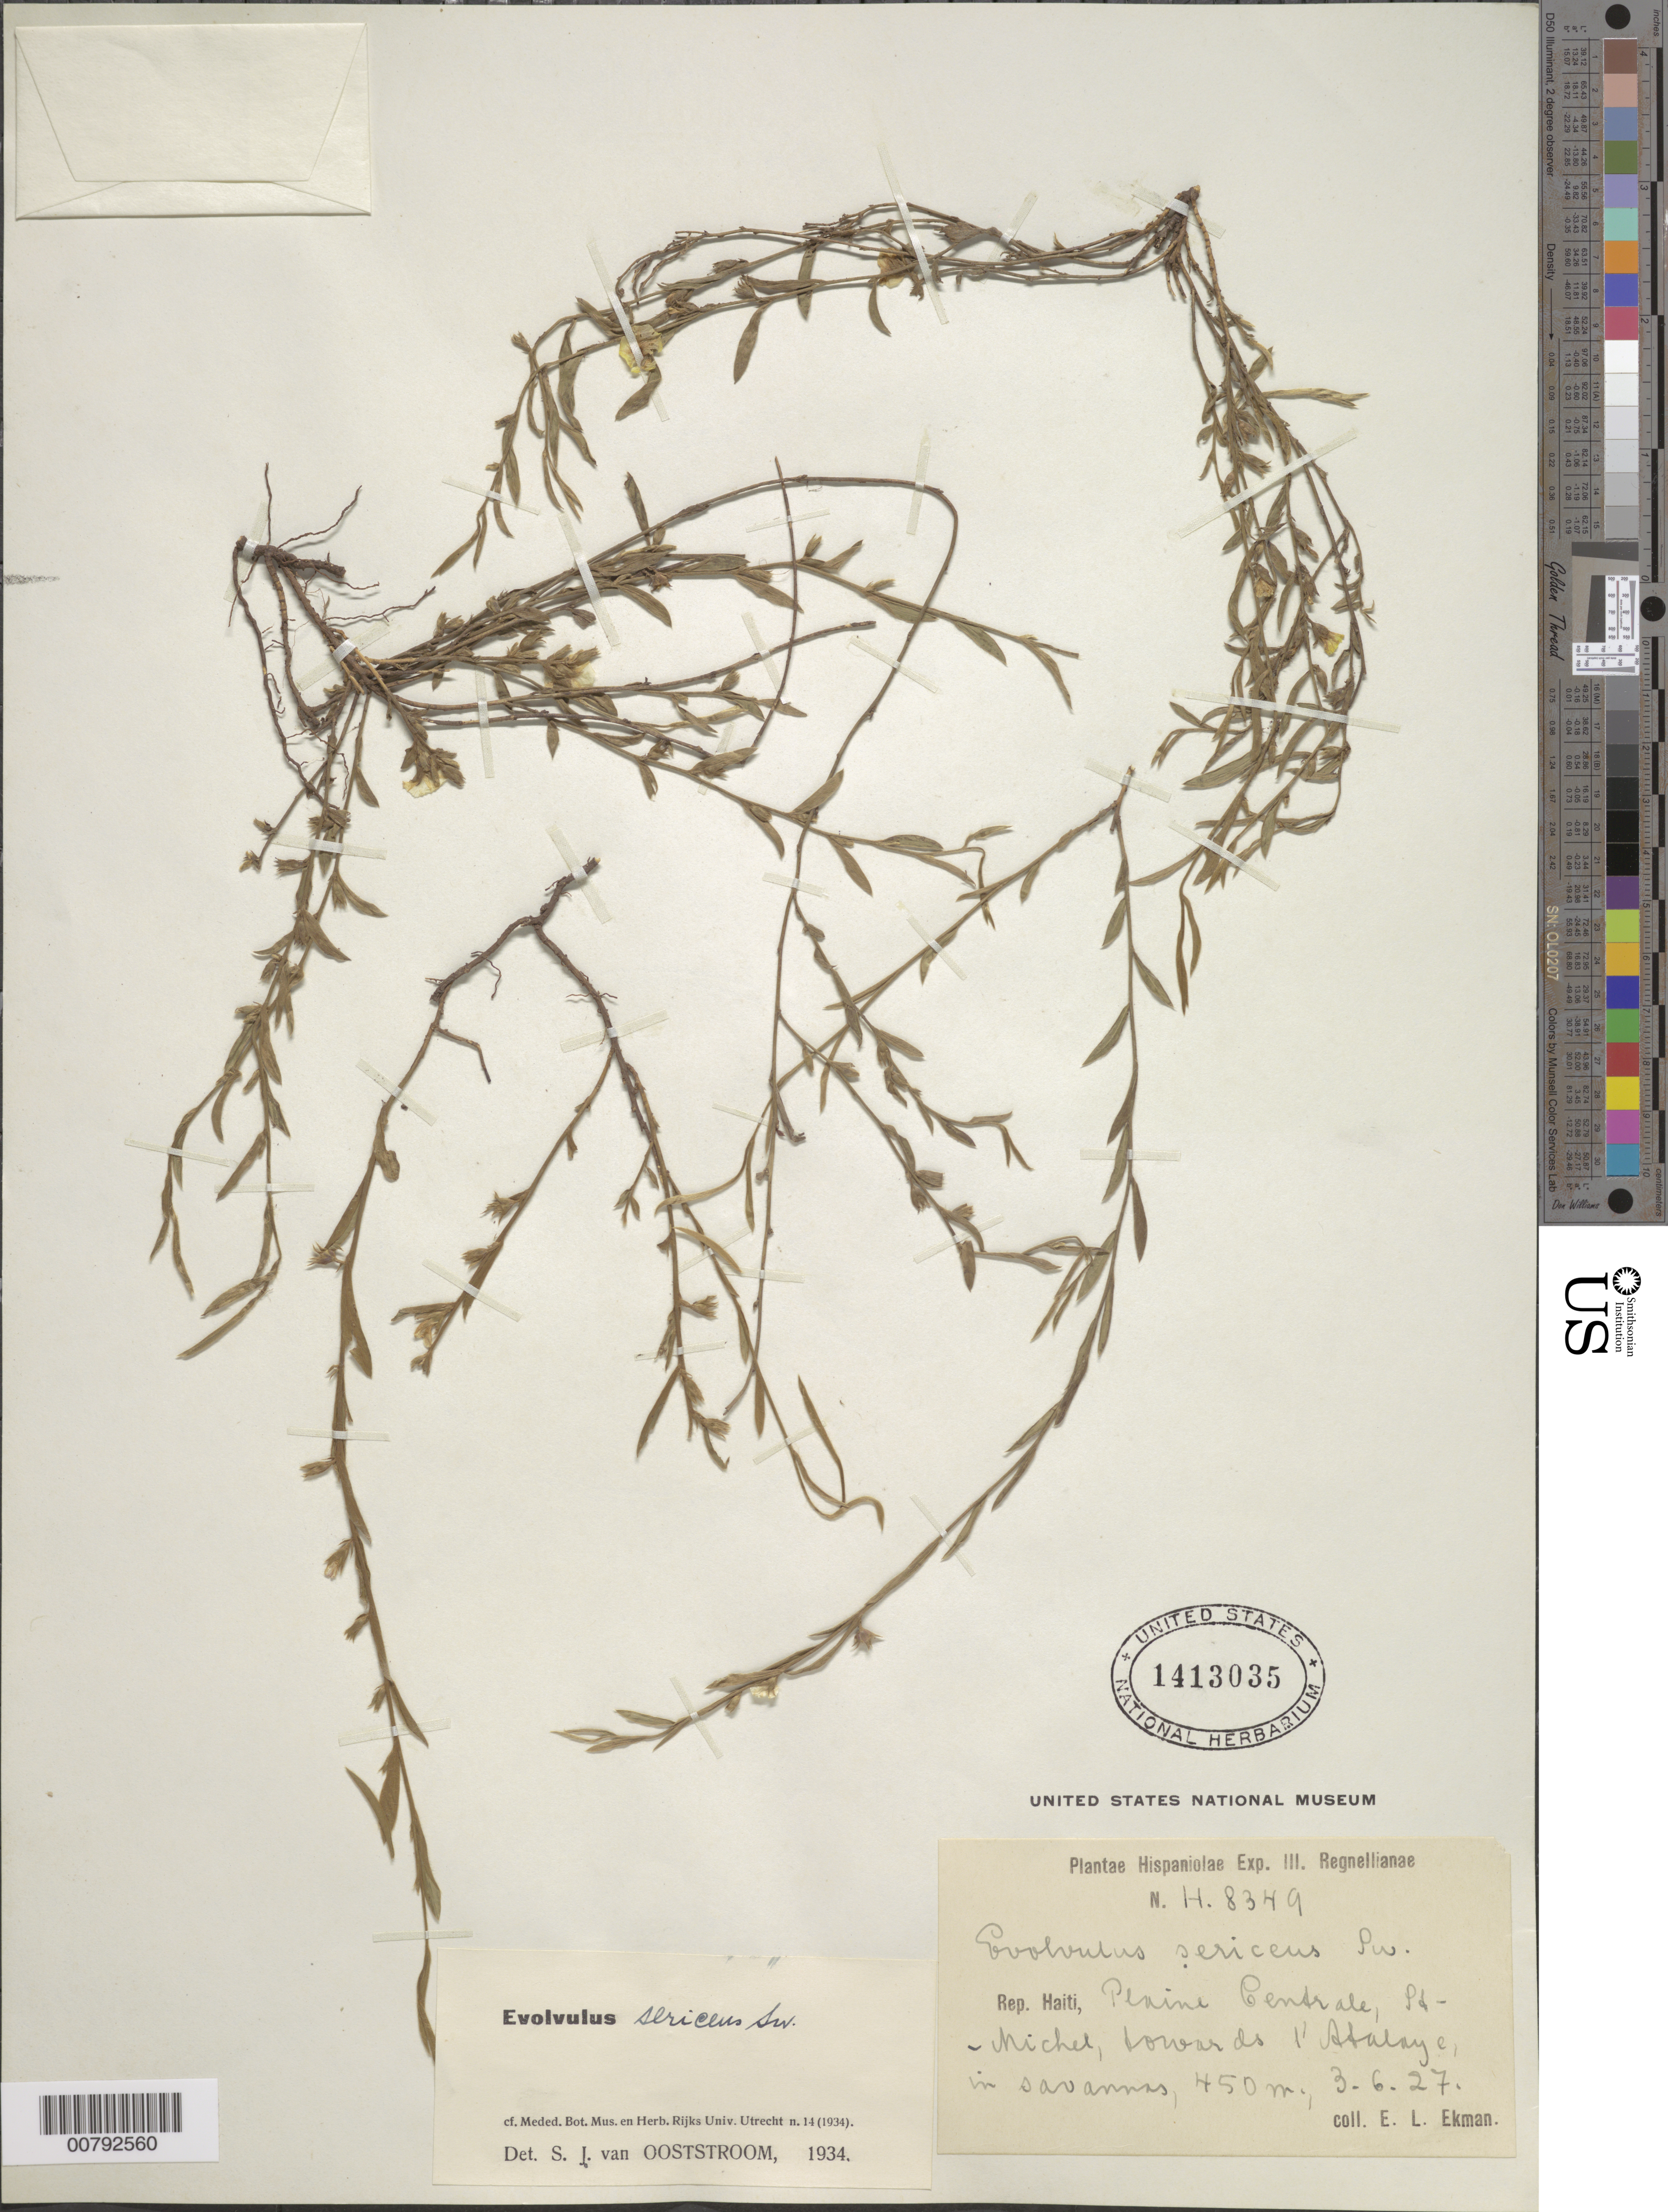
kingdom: Plantae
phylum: Tracheophyta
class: Magnoliopsida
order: Solanales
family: Convolvulaceae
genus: Evolvulus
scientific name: Evolvulus sericeus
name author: Sw.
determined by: Ooststroom, S. J. van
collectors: E. L. Ekman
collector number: H 8349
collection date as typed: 06 Jun 1927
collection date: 1927-06-06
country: Haiti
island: Hispaniola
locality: Plaine Centrale, St. Michel, towards l'Atalaye.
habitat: In savannas.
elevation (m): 450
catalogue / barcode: US 1413035